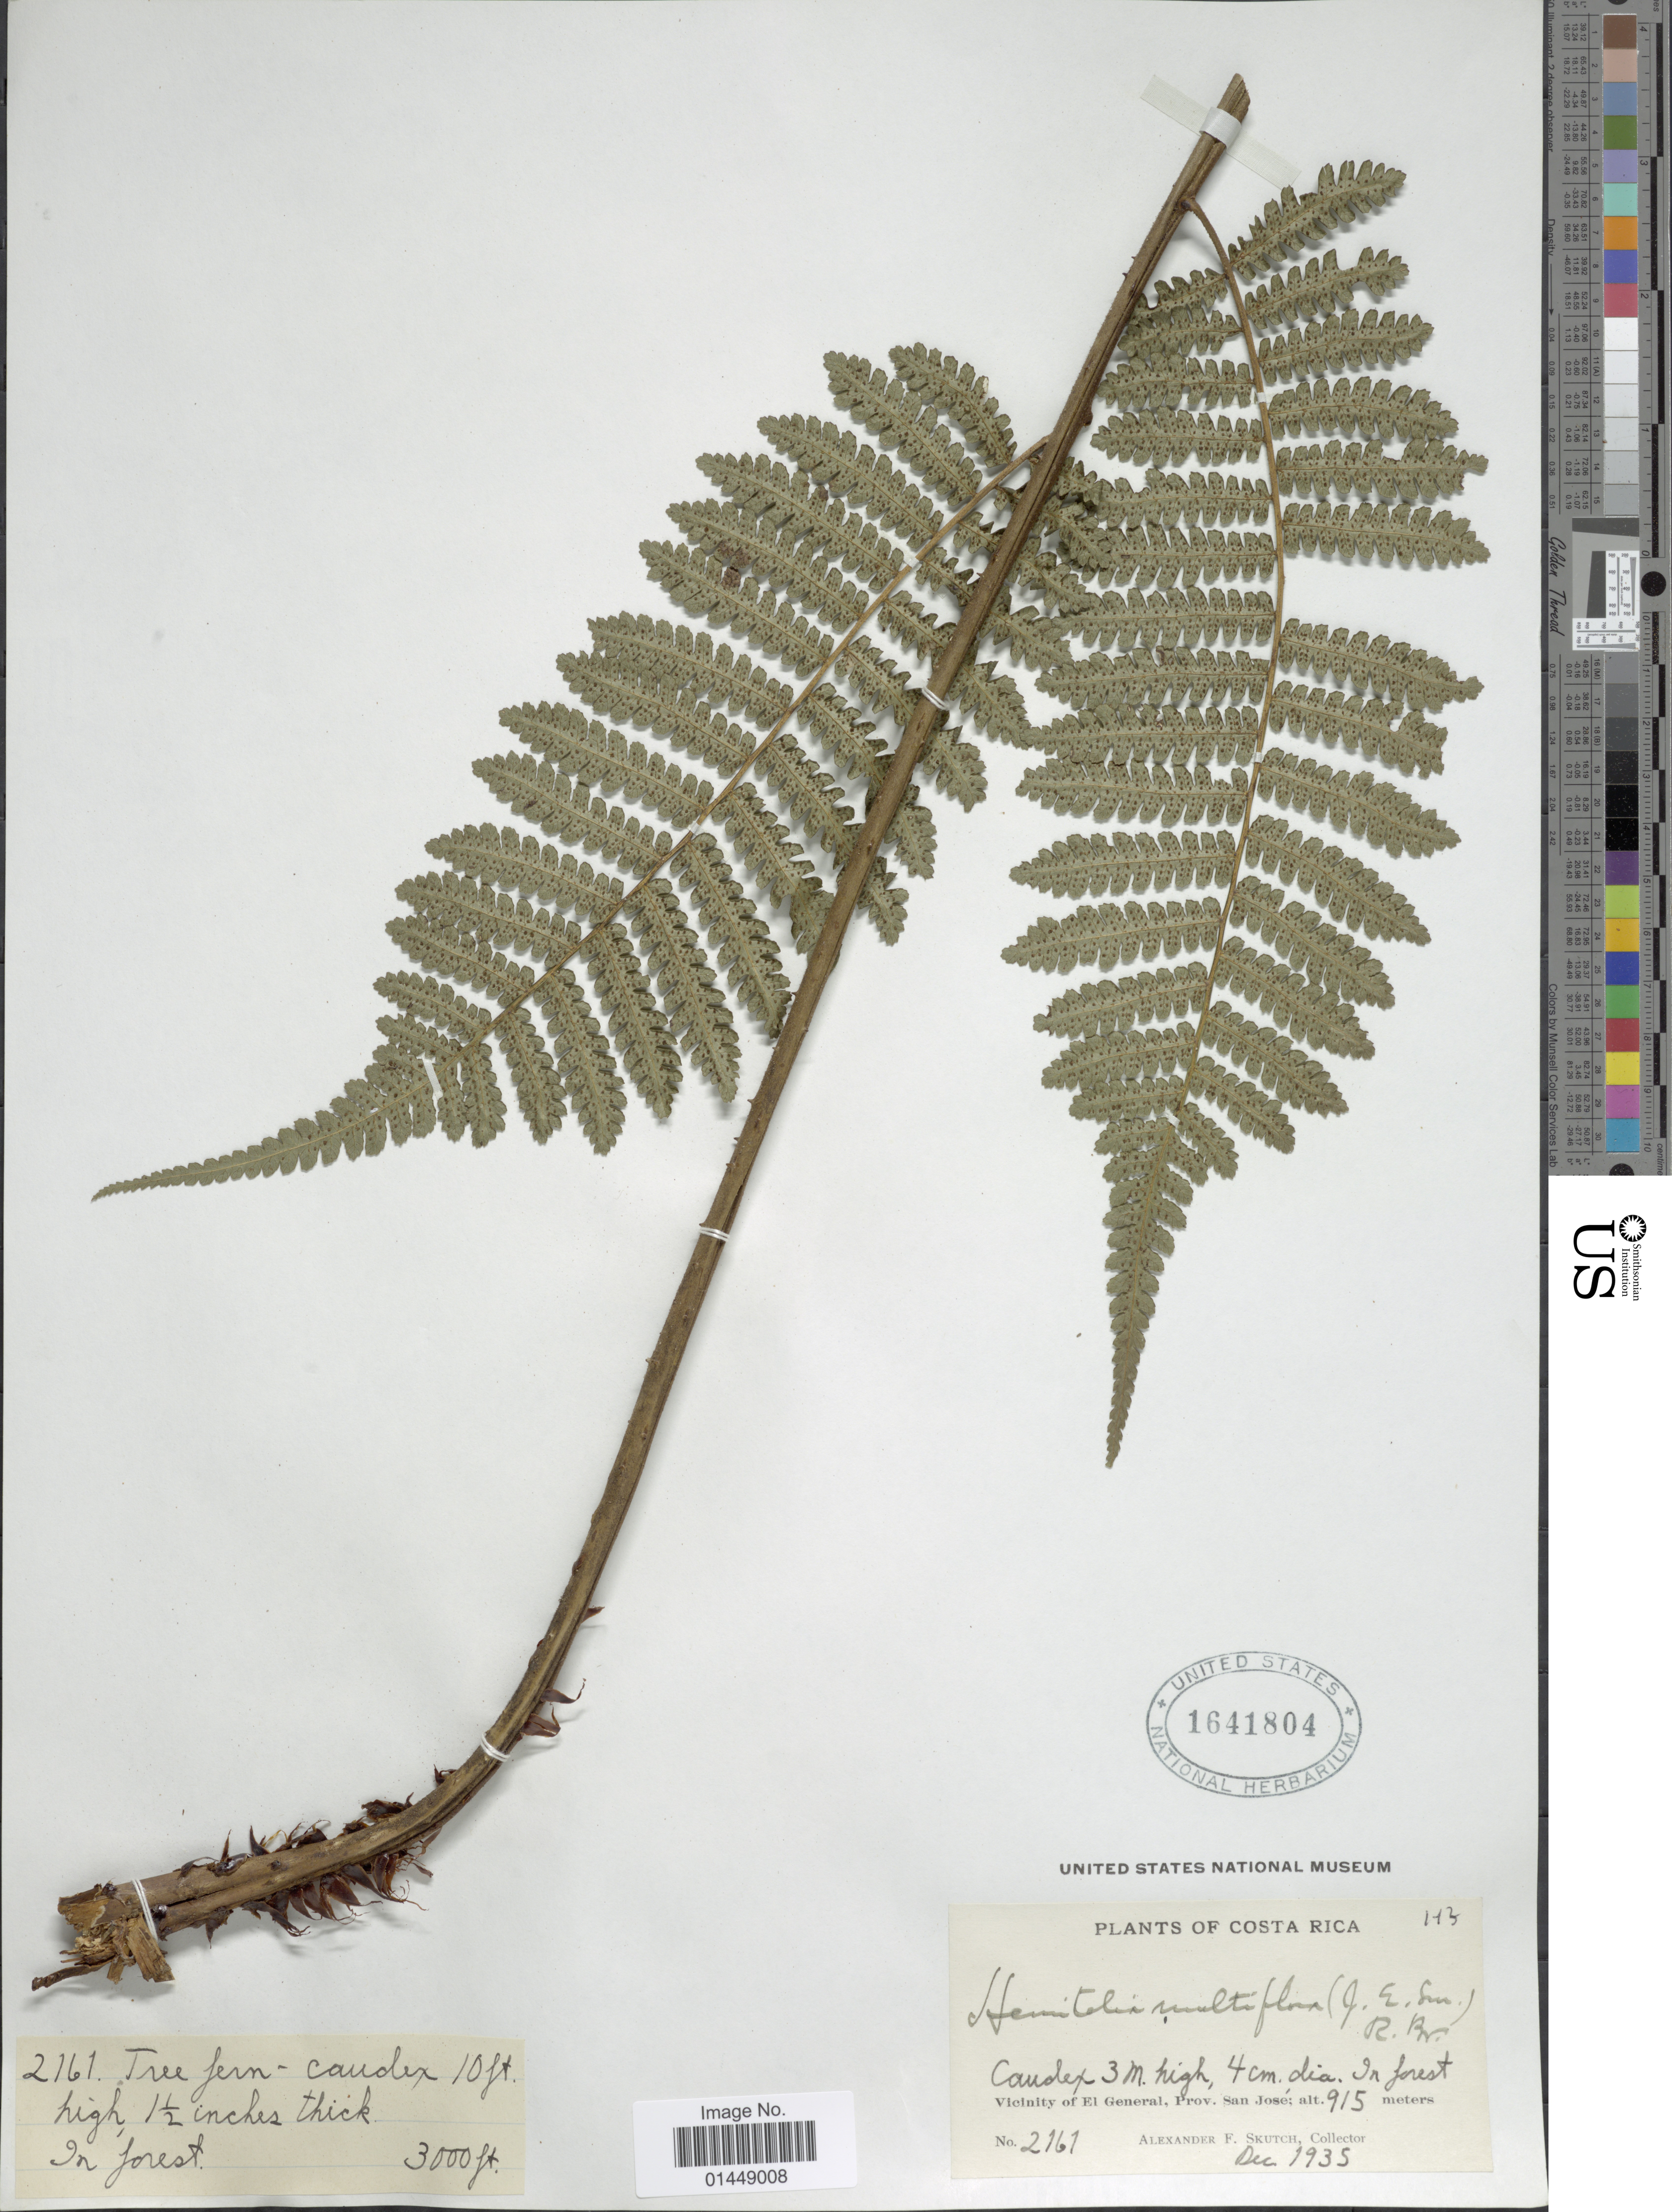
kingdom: Plantae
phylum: Tracheophyta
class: Polypodiopsida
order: Cyatheales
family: Cyatheaceae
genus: Cyathea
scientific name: Cyathea multiflora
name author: Sm.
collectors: A. F. Skutch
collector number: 2161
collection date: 1935-12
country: Costa Rica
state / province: San José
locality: Vicinity of El General, Prov. San José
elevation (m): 915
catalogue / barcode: US 1641804